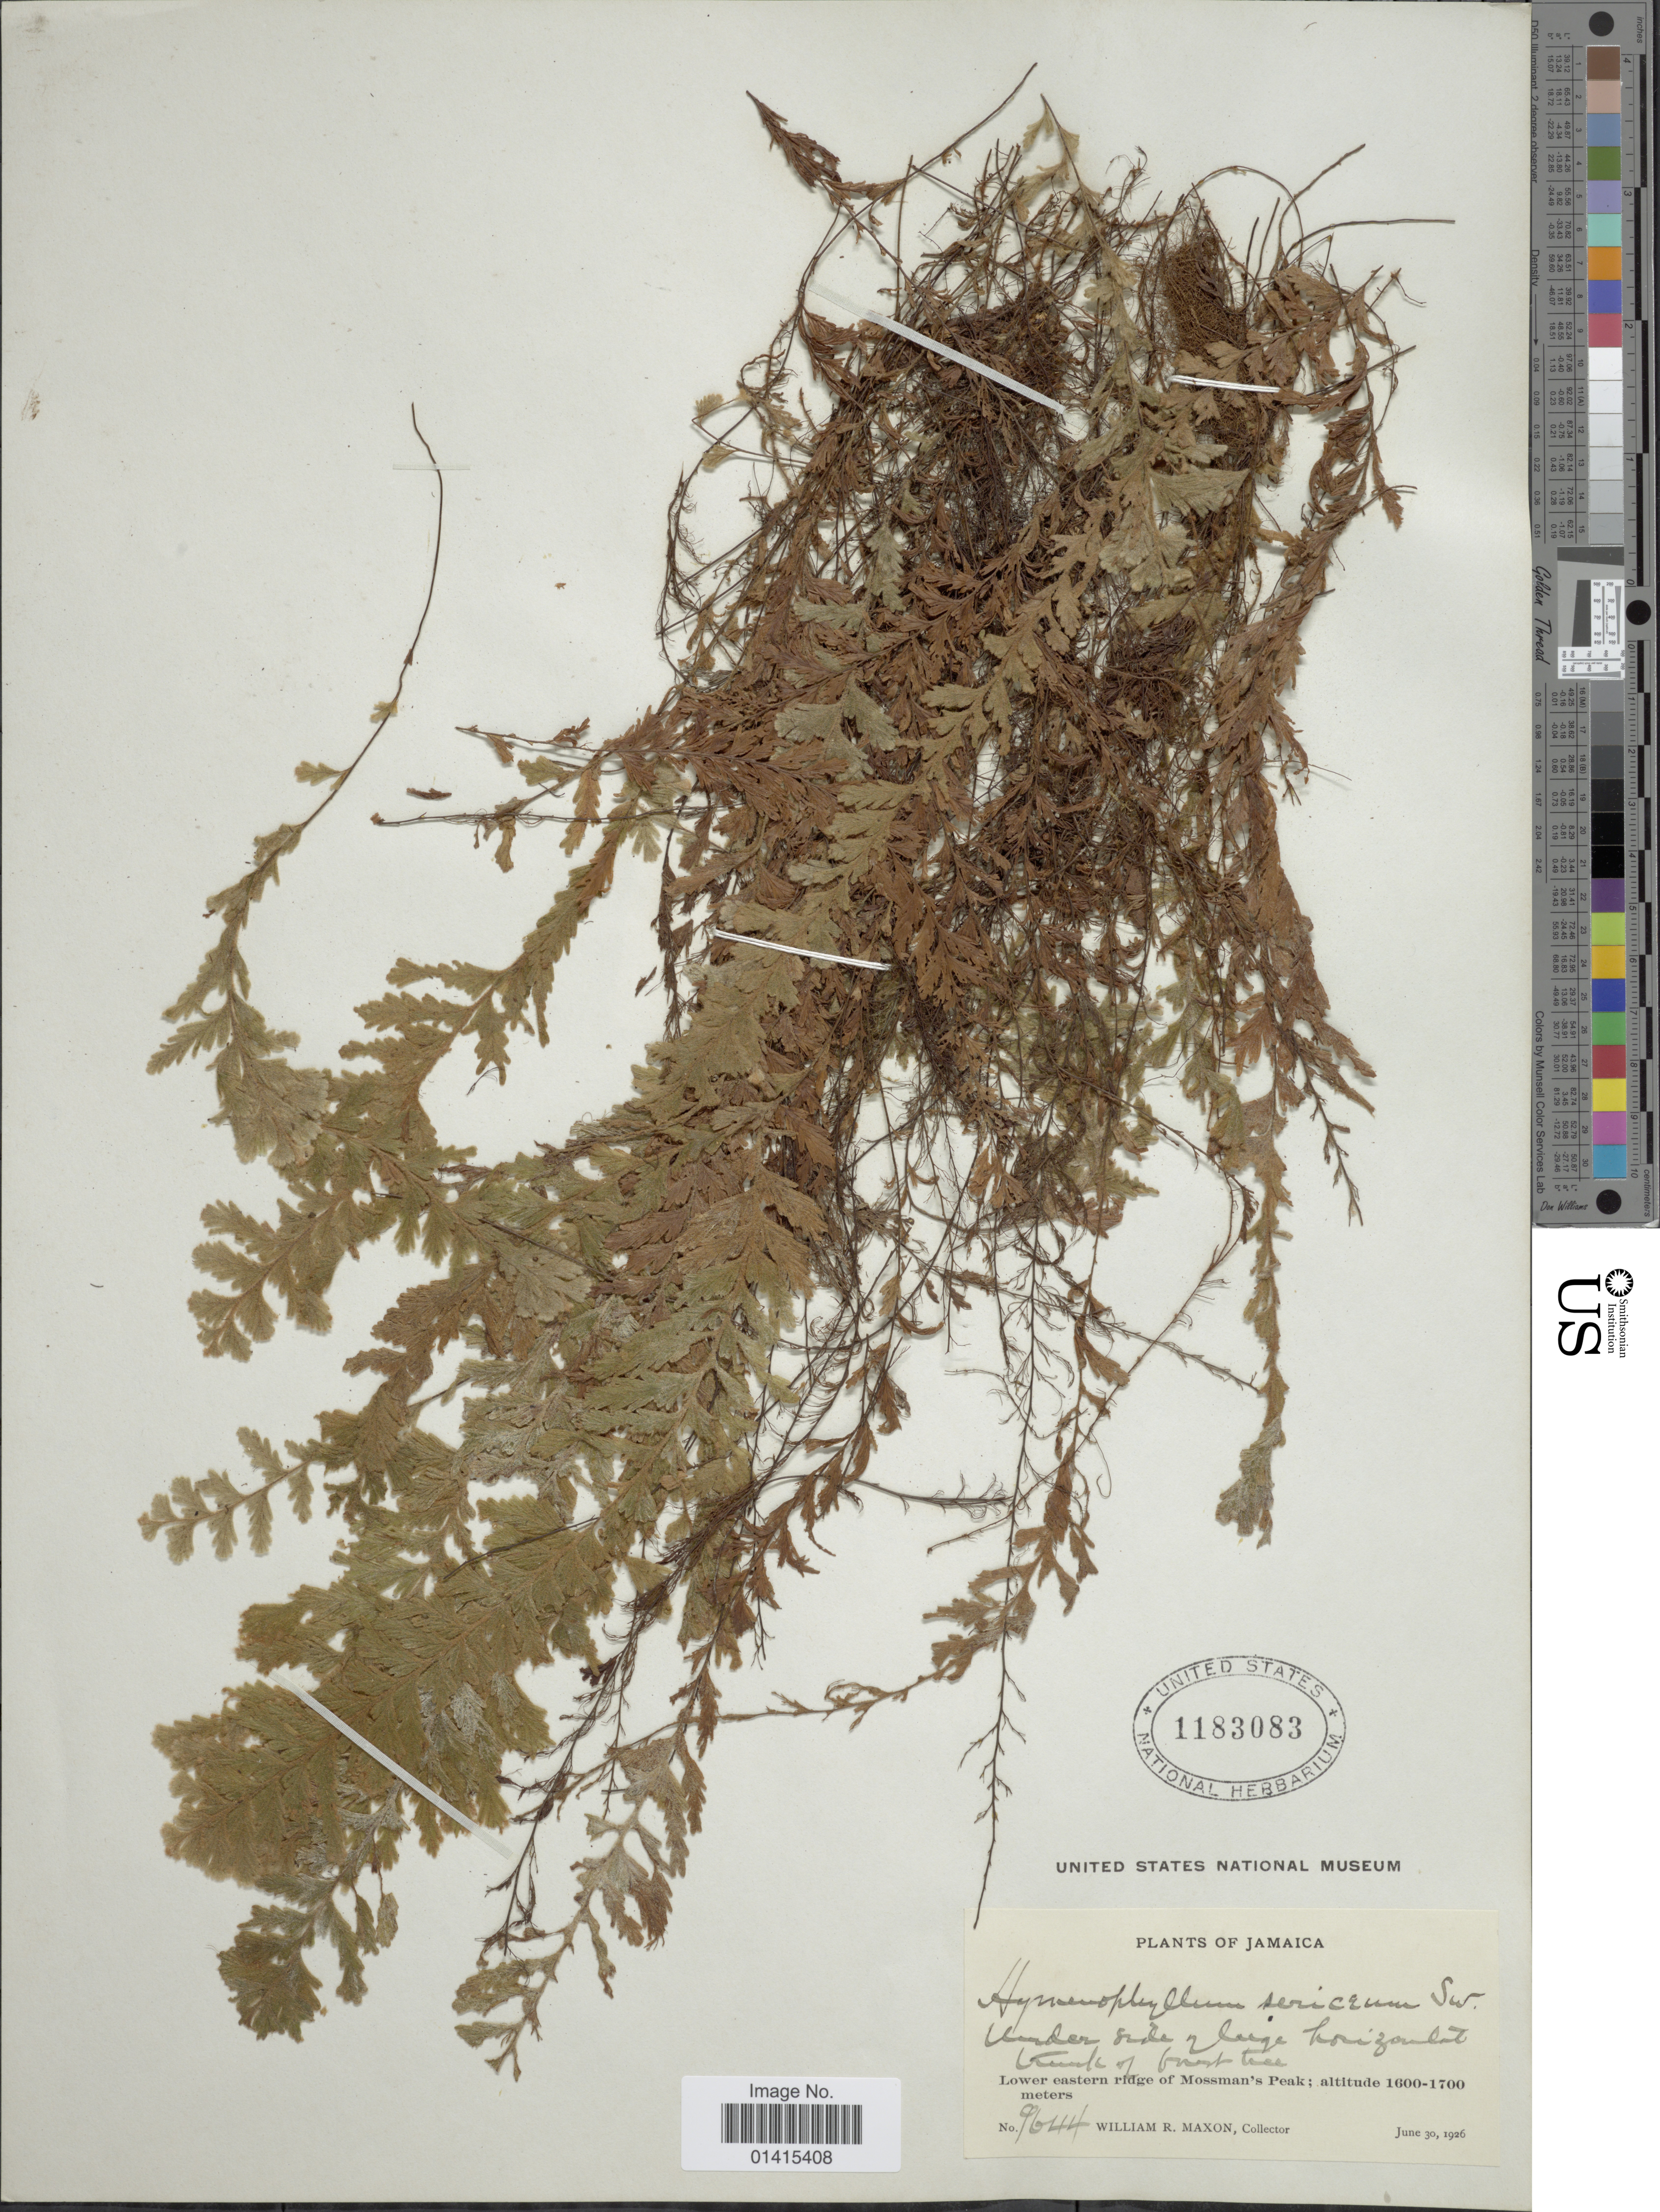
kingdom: Plantae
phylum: Tracheophyta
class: Polypodiopsida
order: Hymenophyllales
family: Hymenophyllaceae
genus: Hymenophyllum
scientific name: Hymenophyllum sericeum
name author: Sw. in Schrad.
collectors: W. R. Maxon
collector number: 9644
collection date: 1926-06-30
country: Jamaica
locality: Lower eastern ridge of Mossman's Peak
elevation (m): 1600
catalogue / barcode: US 1183083